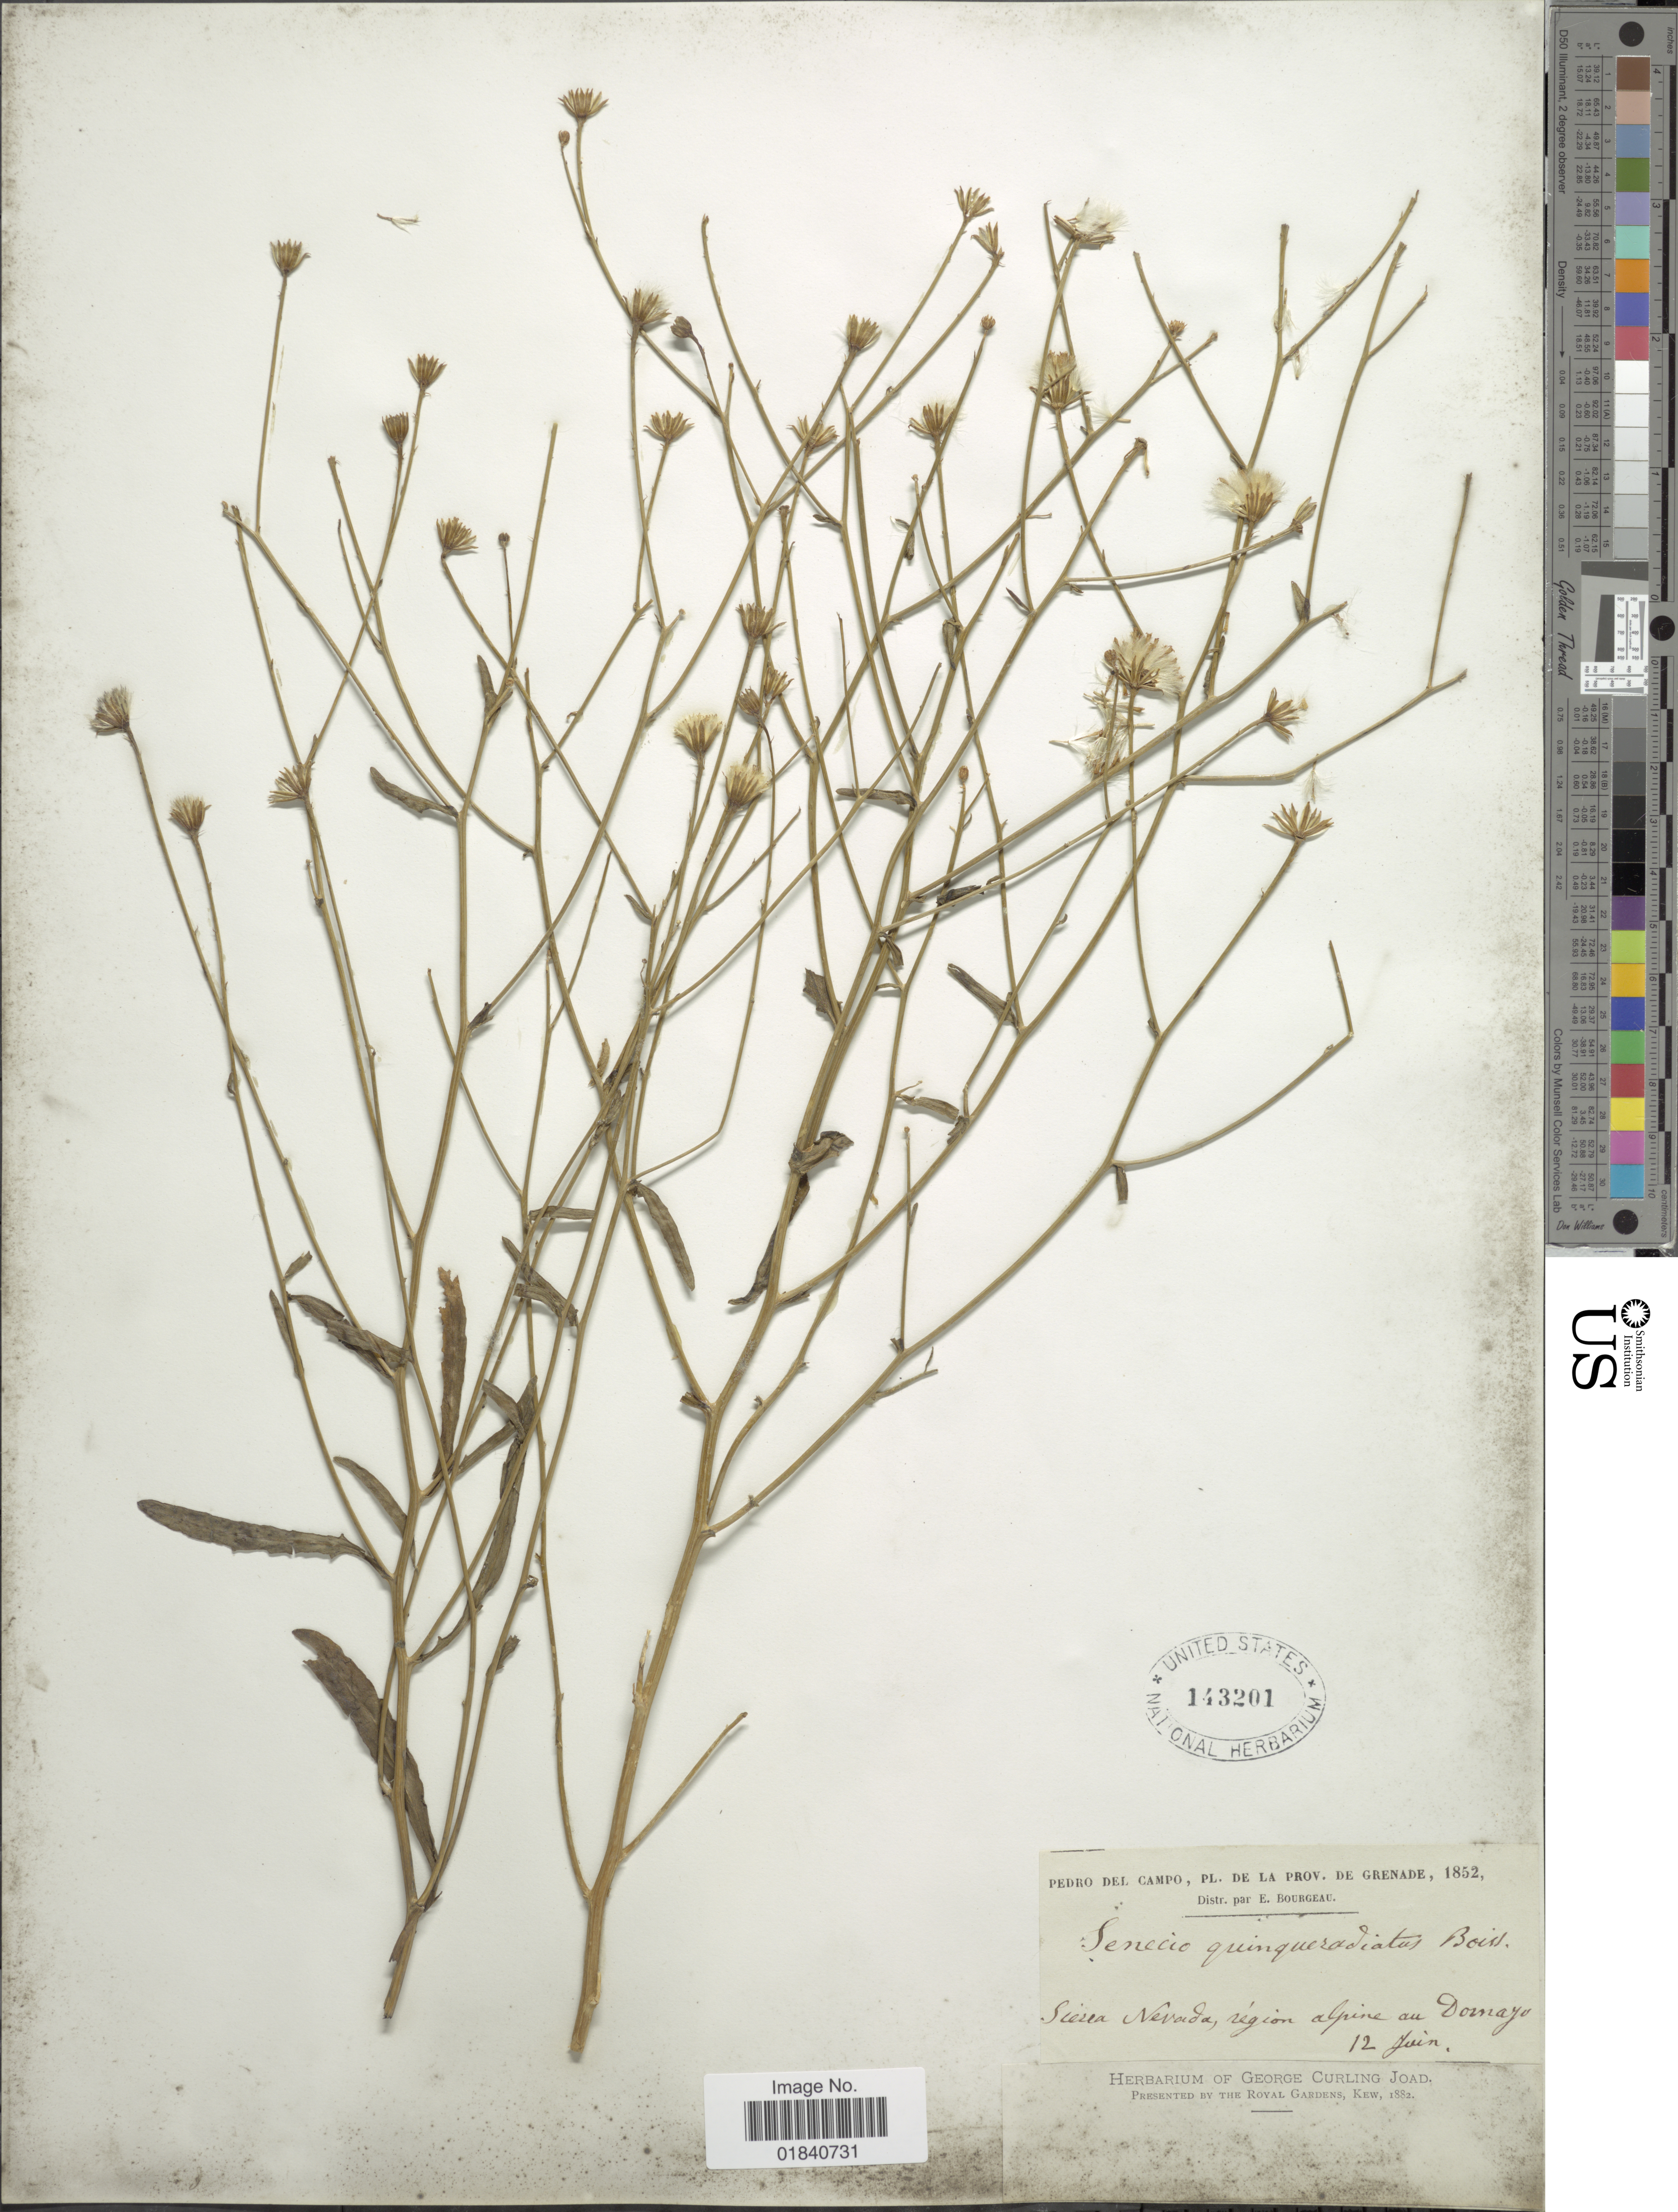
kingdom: Plantae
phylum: Tracheophyta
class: Magnoliopsida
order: Asterales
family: Asteraceae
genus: Senecio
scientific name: Senecio quinqueradiatus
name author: Boiss.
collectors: E. Bourgeau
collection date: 1852-06-12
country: Spain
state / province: Andalucia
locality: Pedro del Campo, La prov. de Grenade. Sierra Nevada, region alpine au Dornago.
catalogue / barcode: US 143201